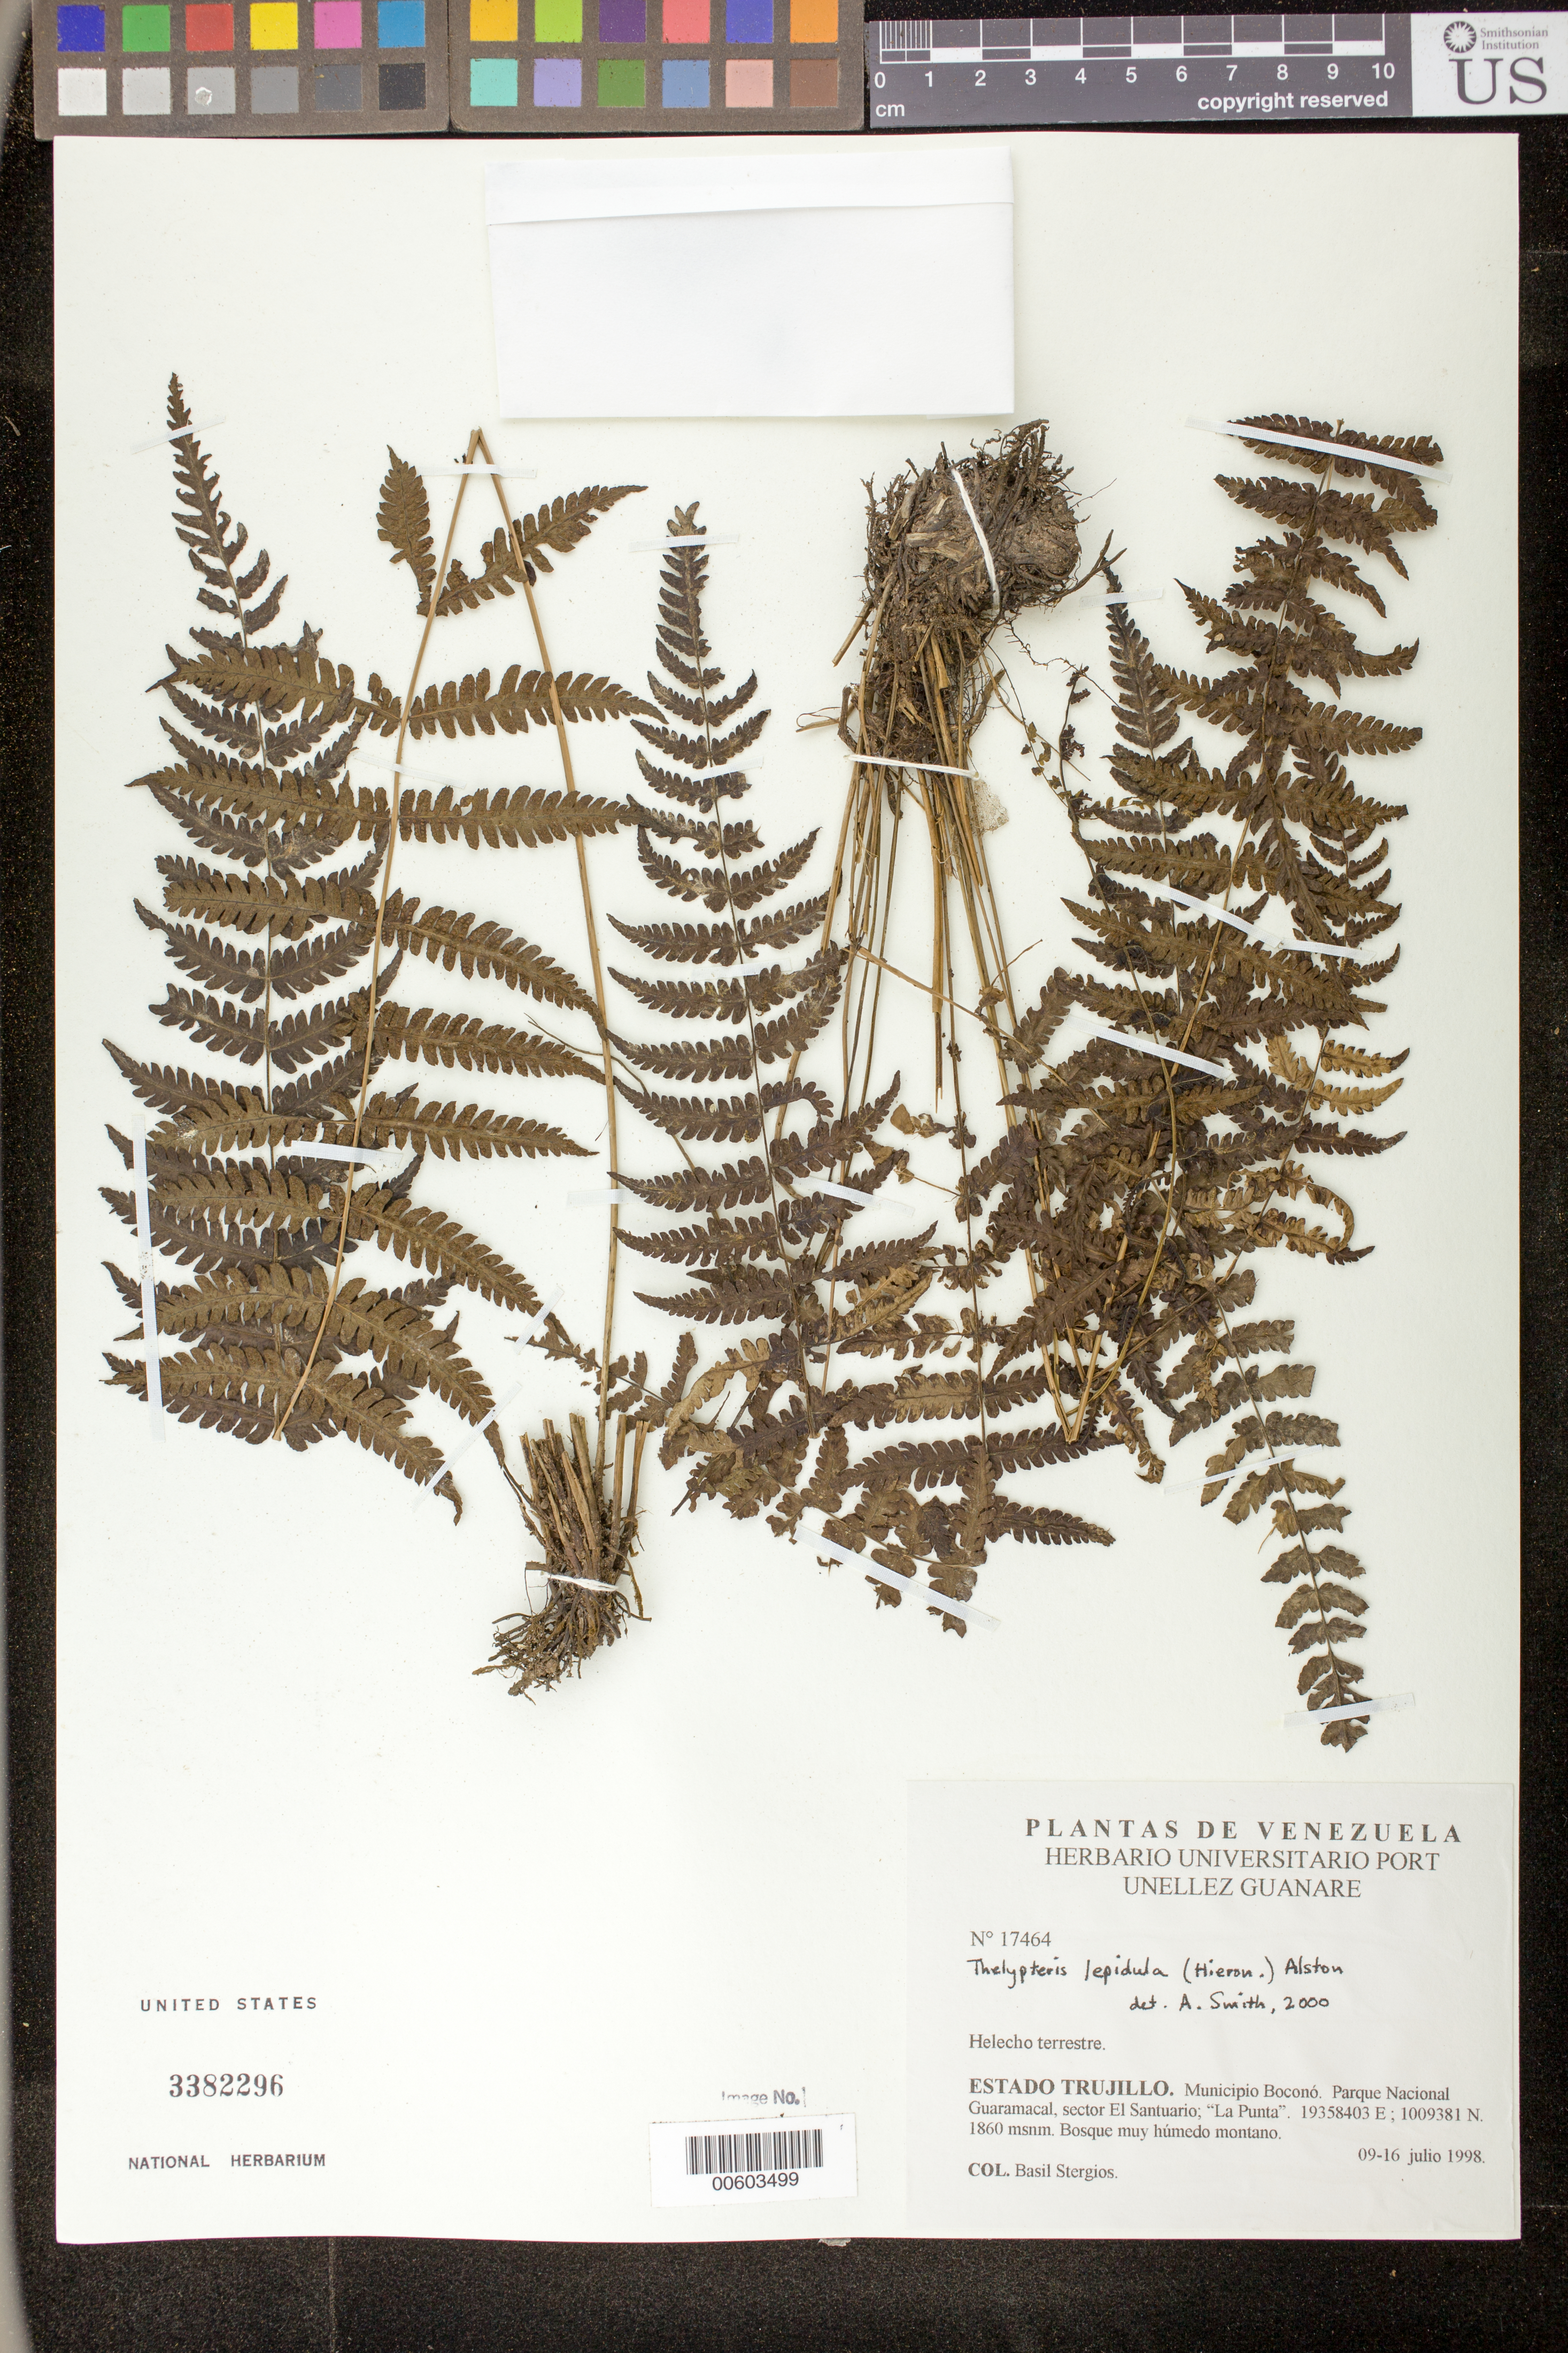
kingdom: Plantae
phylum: Tracheophyta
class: Polypodiopsida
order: Polypodiales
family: Thelypteridaceae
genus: Thelypteris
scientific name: Thelypteris lepidula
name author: (Hieron.) Alston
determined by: Smith, Alan R., (UC)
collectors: B. G. Stergios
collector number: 17464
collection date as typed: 09 Jul 1998 to 16 Jul 1998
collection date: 1998-07-09/1998-07-16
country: Venezuela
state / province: Trujillo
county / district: Boconó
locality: Parque Nacional Guaramacal, Sector El Santuario, La Punta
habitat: Bosques muy húmedo montano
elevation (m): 1860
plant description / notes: PORT, US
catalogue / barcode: US 3382296